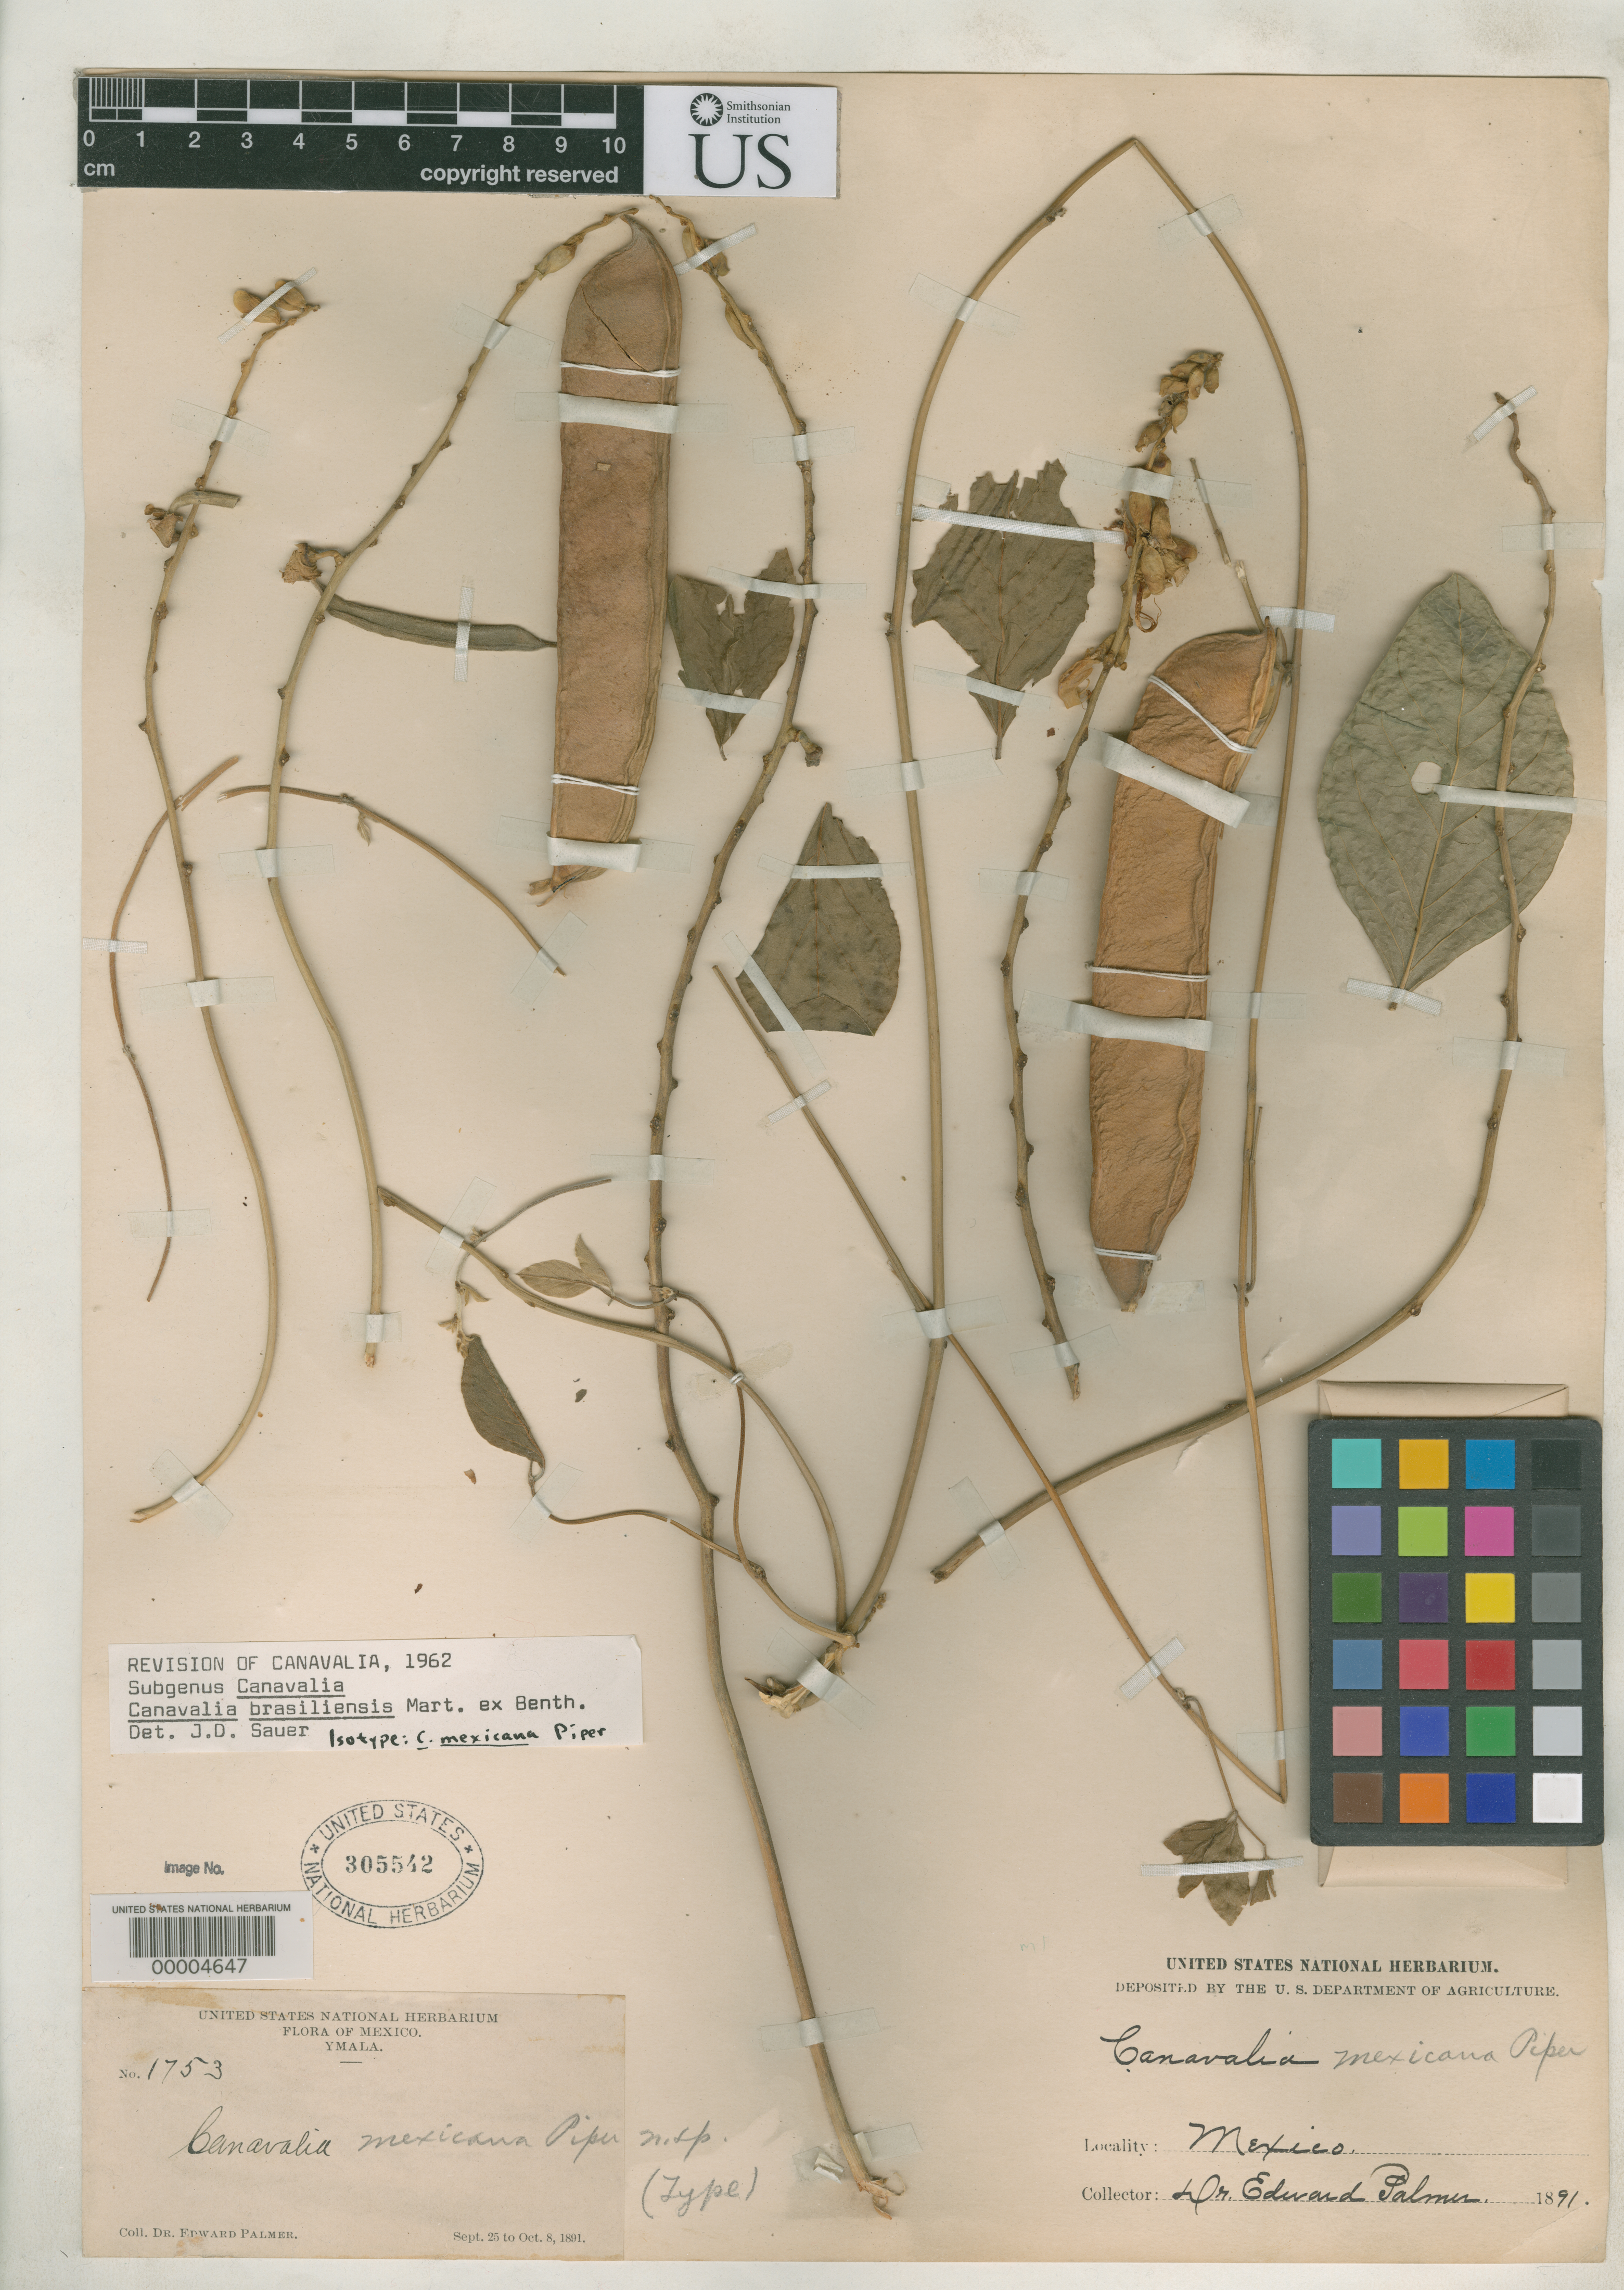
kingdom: Plantae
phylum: Tracheophyta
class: Magnoliopsida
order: Fabales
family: Fabaceae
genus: Canavalia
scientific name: Canavalia mexicana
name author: Piper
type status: Isotype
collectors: E. Palmer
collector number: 1753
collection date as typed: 25 Sep 1891 to 08 Oct 1891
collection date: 1891-09-25/1891-10-08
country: Mexico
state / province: Sinaloa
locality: Imala.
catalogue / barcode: US 305542